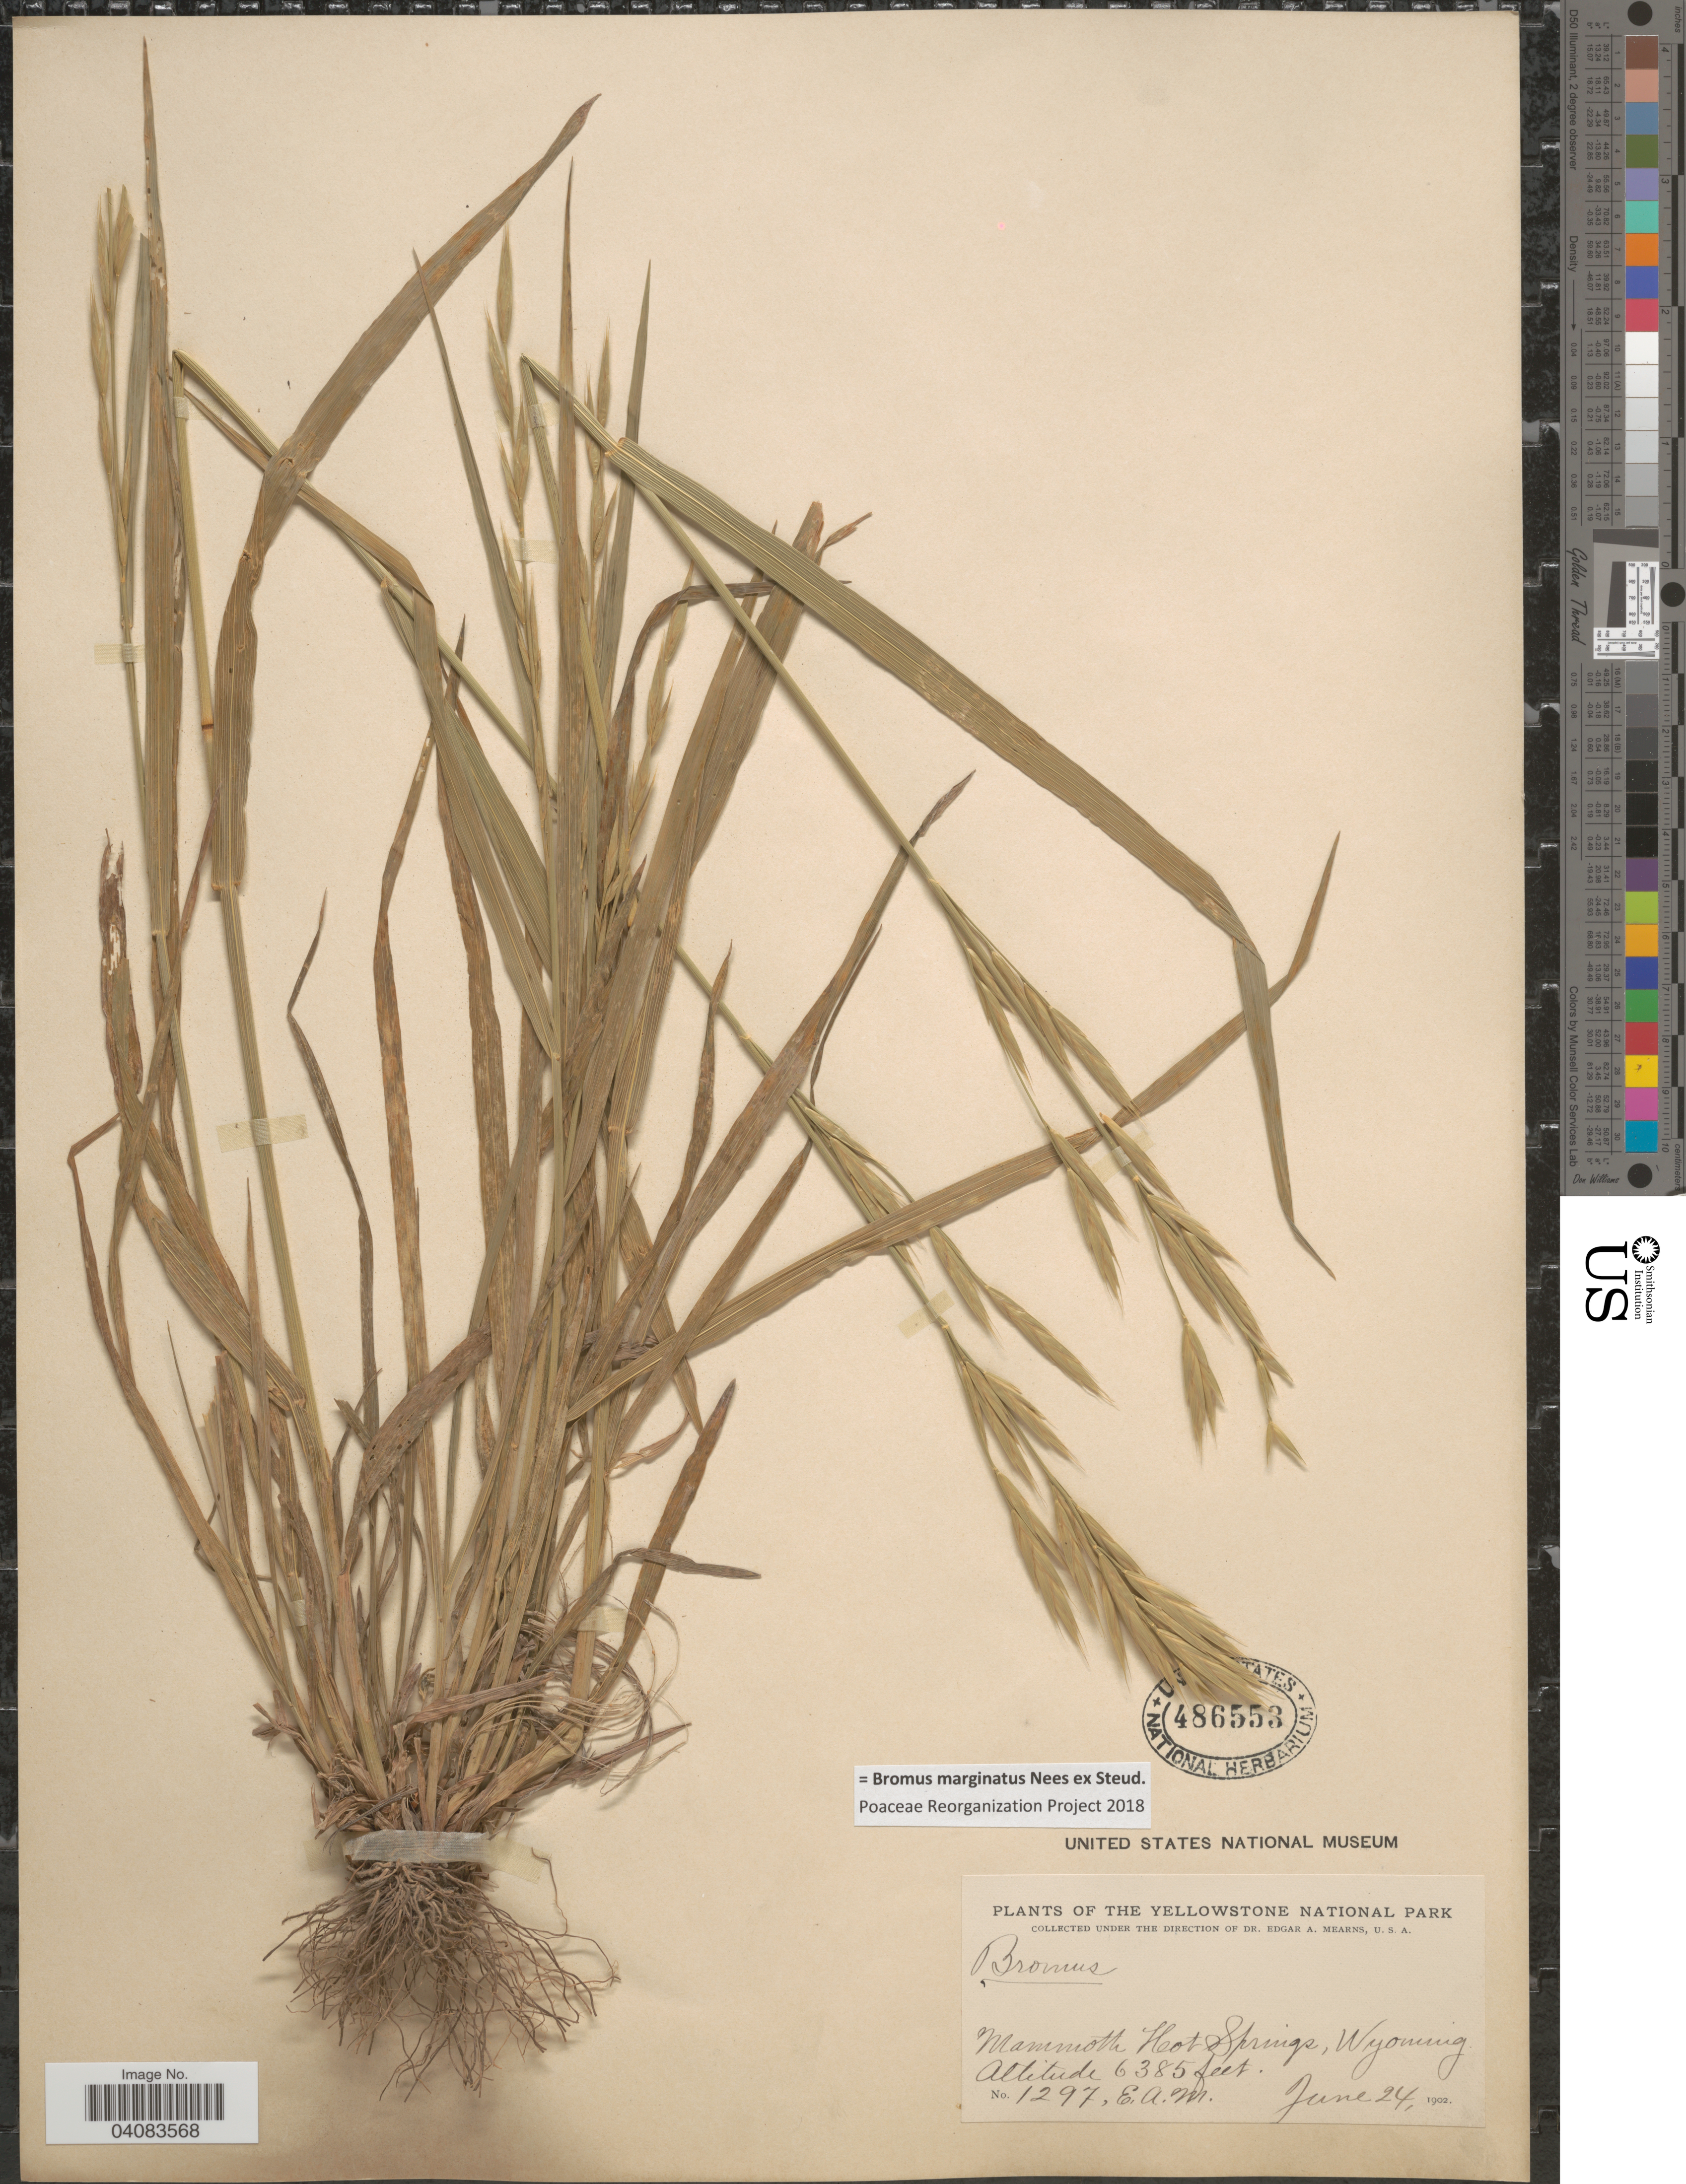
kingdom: Plantae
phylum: Tracheophyta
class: Liliopsida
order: Poales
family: Poaceae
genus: Bromus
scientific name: Bromus marginatus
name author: Nees ex Steud.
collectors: E. A. Mearns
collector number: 1297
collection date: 1902-06-24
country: United States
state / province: Wyoming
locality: The Yellowstone National Park. Mammoth Hot Springs.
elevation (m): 1946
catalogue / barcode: US 486553